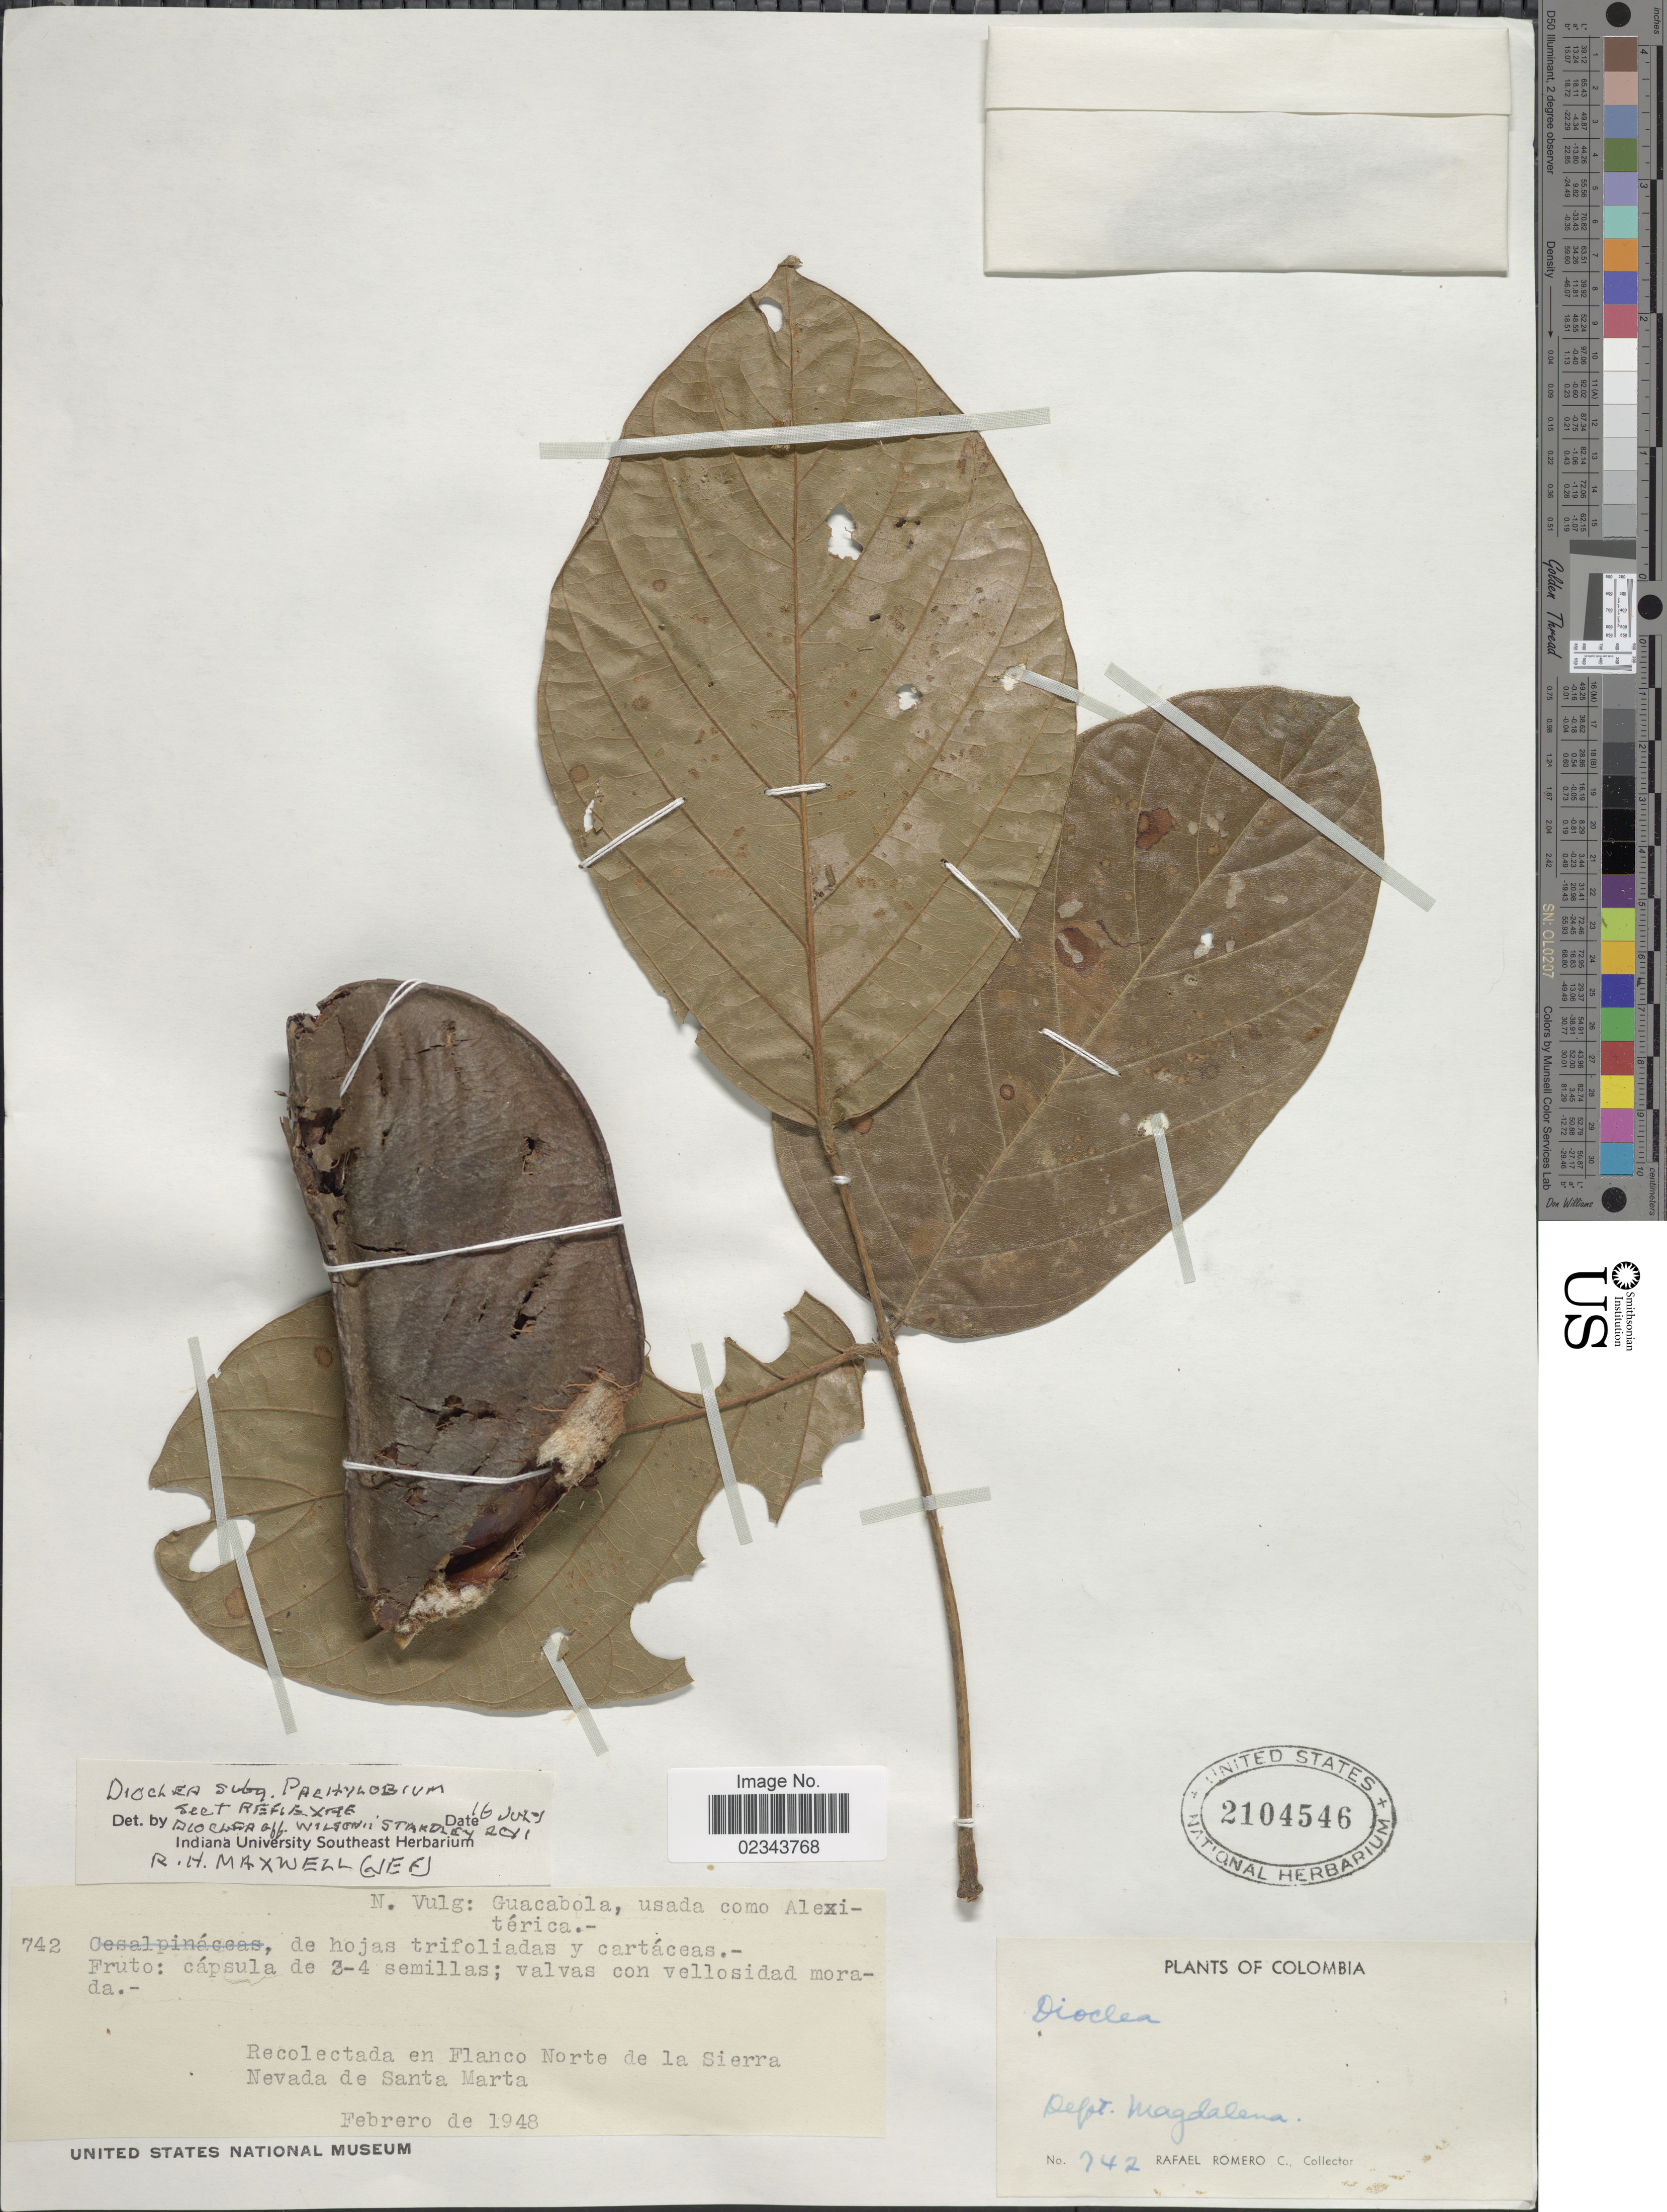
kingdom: Plantae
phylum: Tracheophyta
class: Magnoliopsida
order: Fabales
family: Fabaceae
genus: Dioclea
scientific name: Dioclea sp.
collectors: R. Romero Castañeda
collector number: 742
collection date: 1948-02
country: Colombia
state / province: Magdalena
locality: En Flanco Norte de la Sierra Nevada de Sabta Marta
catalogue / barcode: US 2104546